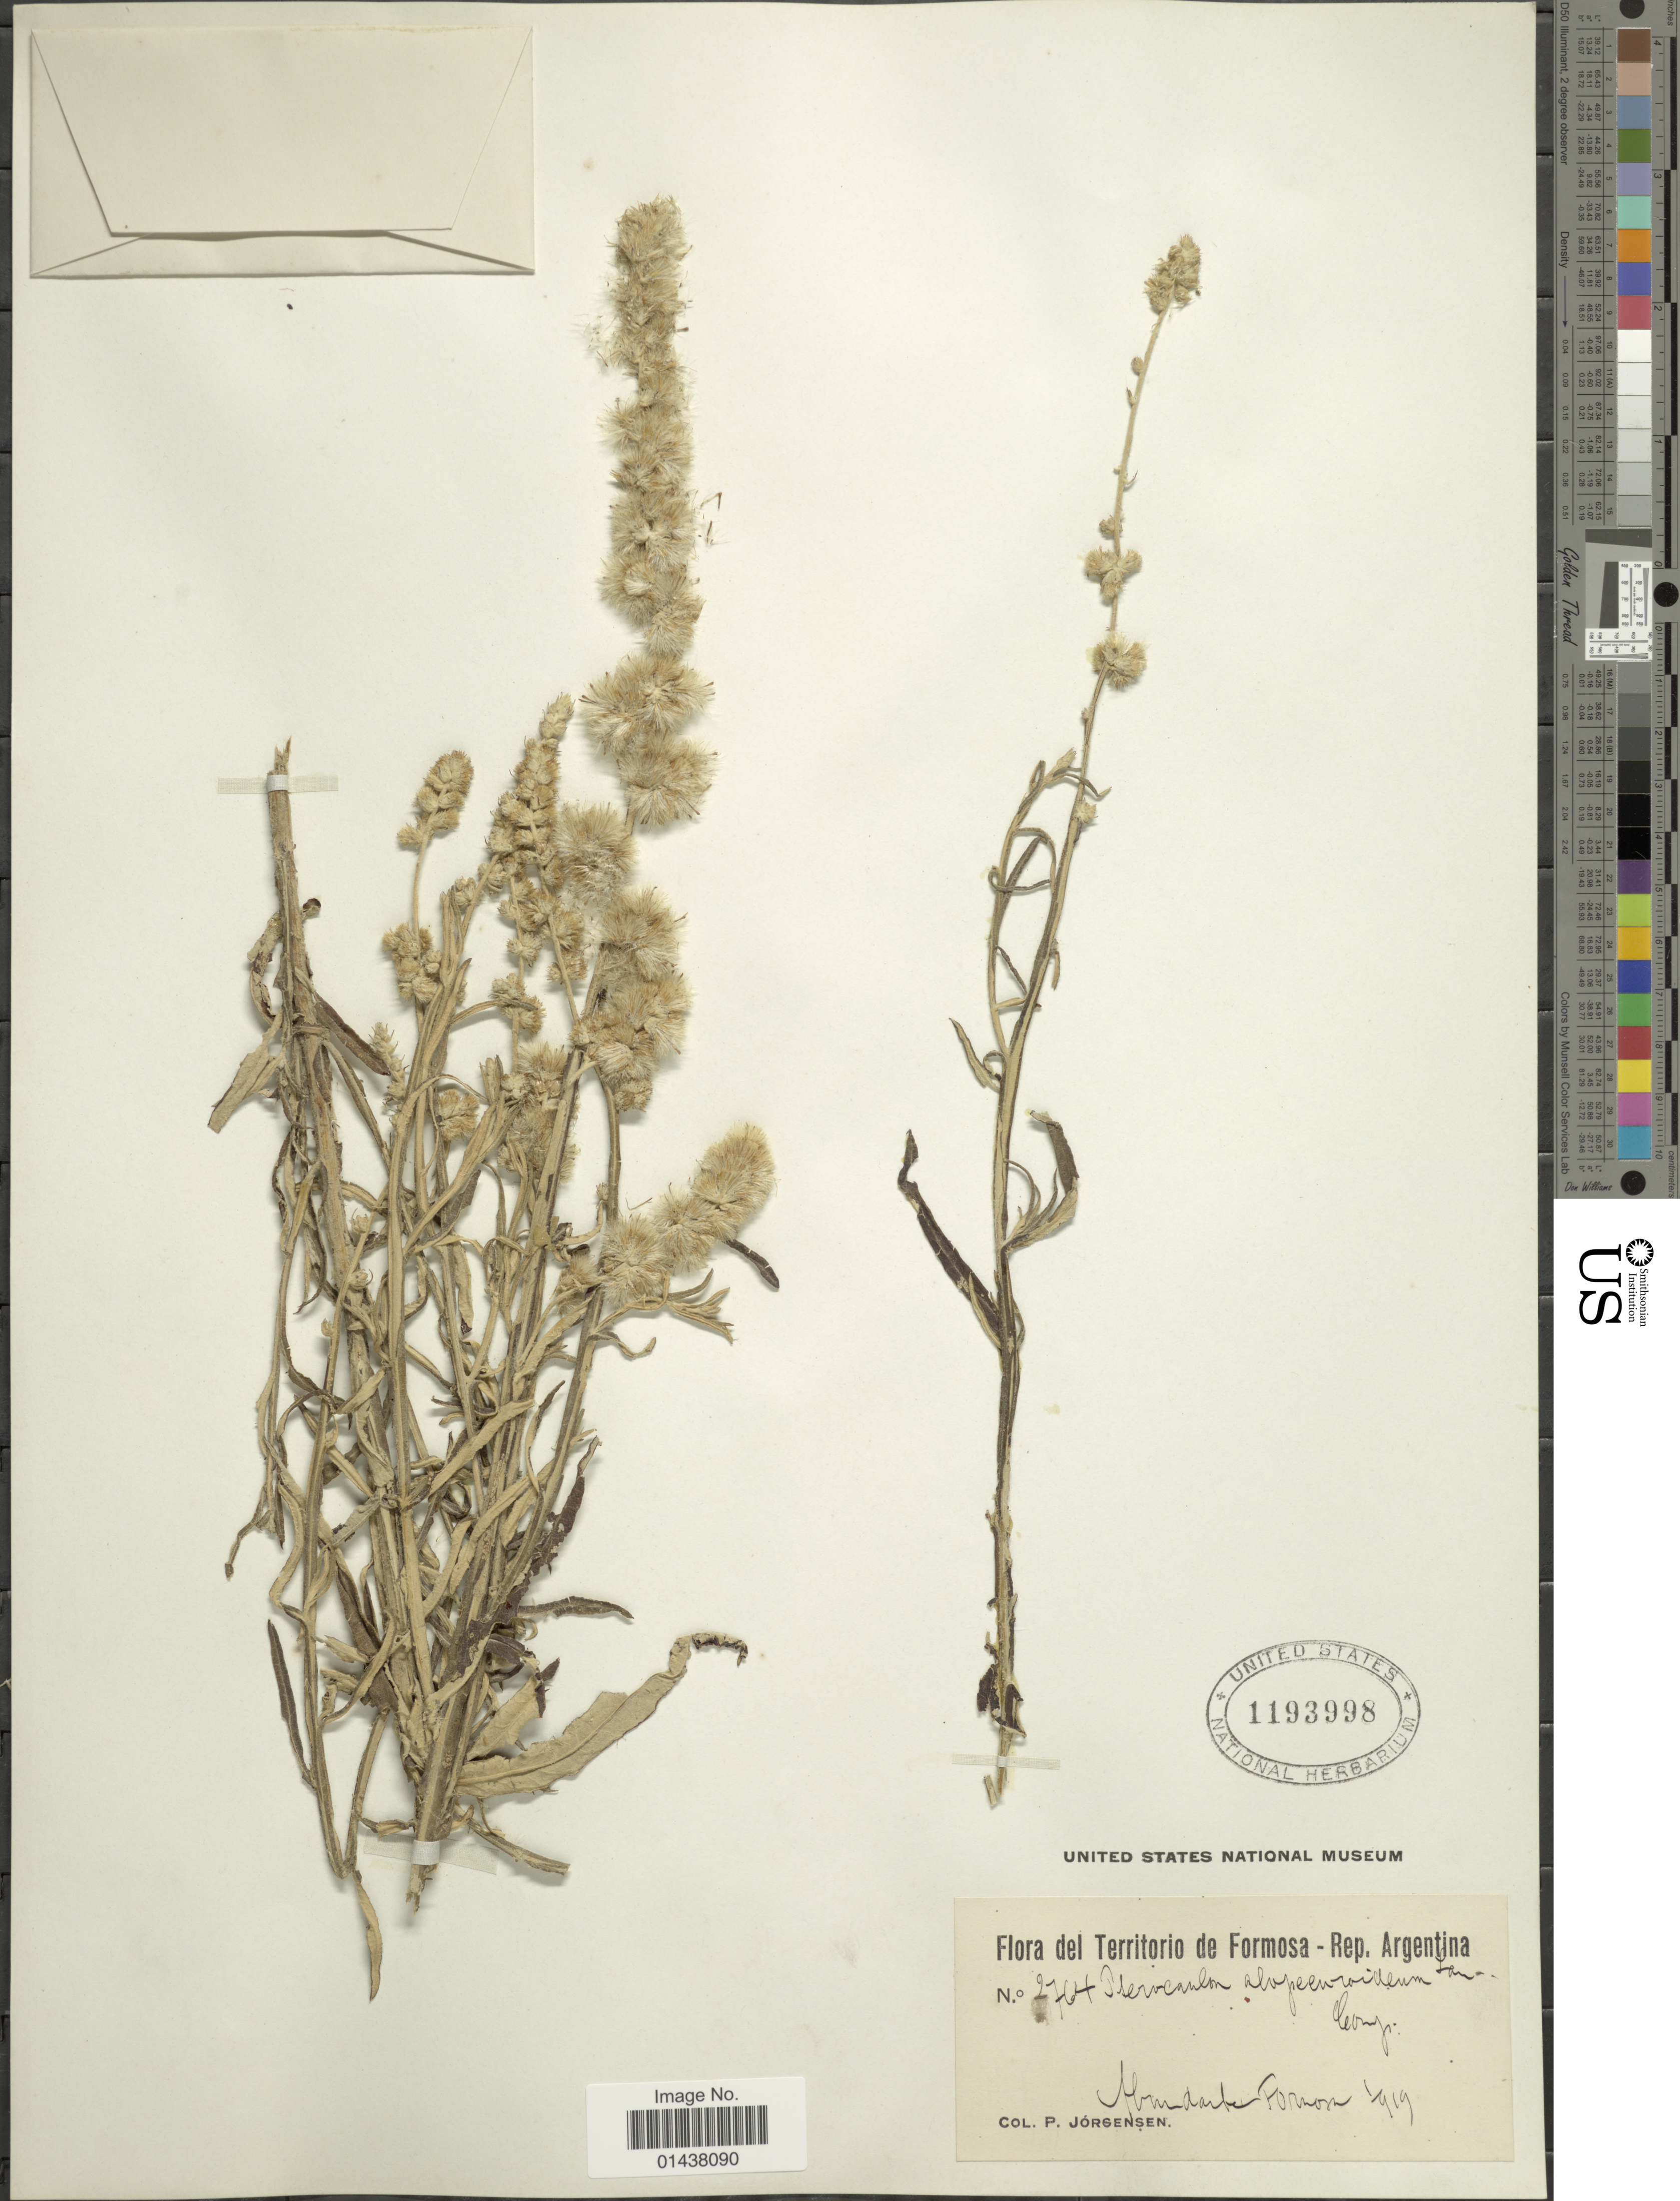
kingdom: Plantae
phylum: Tracheophyta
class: Magnoliopsida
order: Asterales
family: Asteraceae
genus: Pterocaulon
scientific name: Pterocaulon alopecuroides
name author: (Lam.) DC.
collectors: P. Jörgensen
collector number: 2704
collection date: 1919-01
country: Argentina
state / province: Formosa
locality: Territorio de Formosa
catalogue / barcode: US 1193998